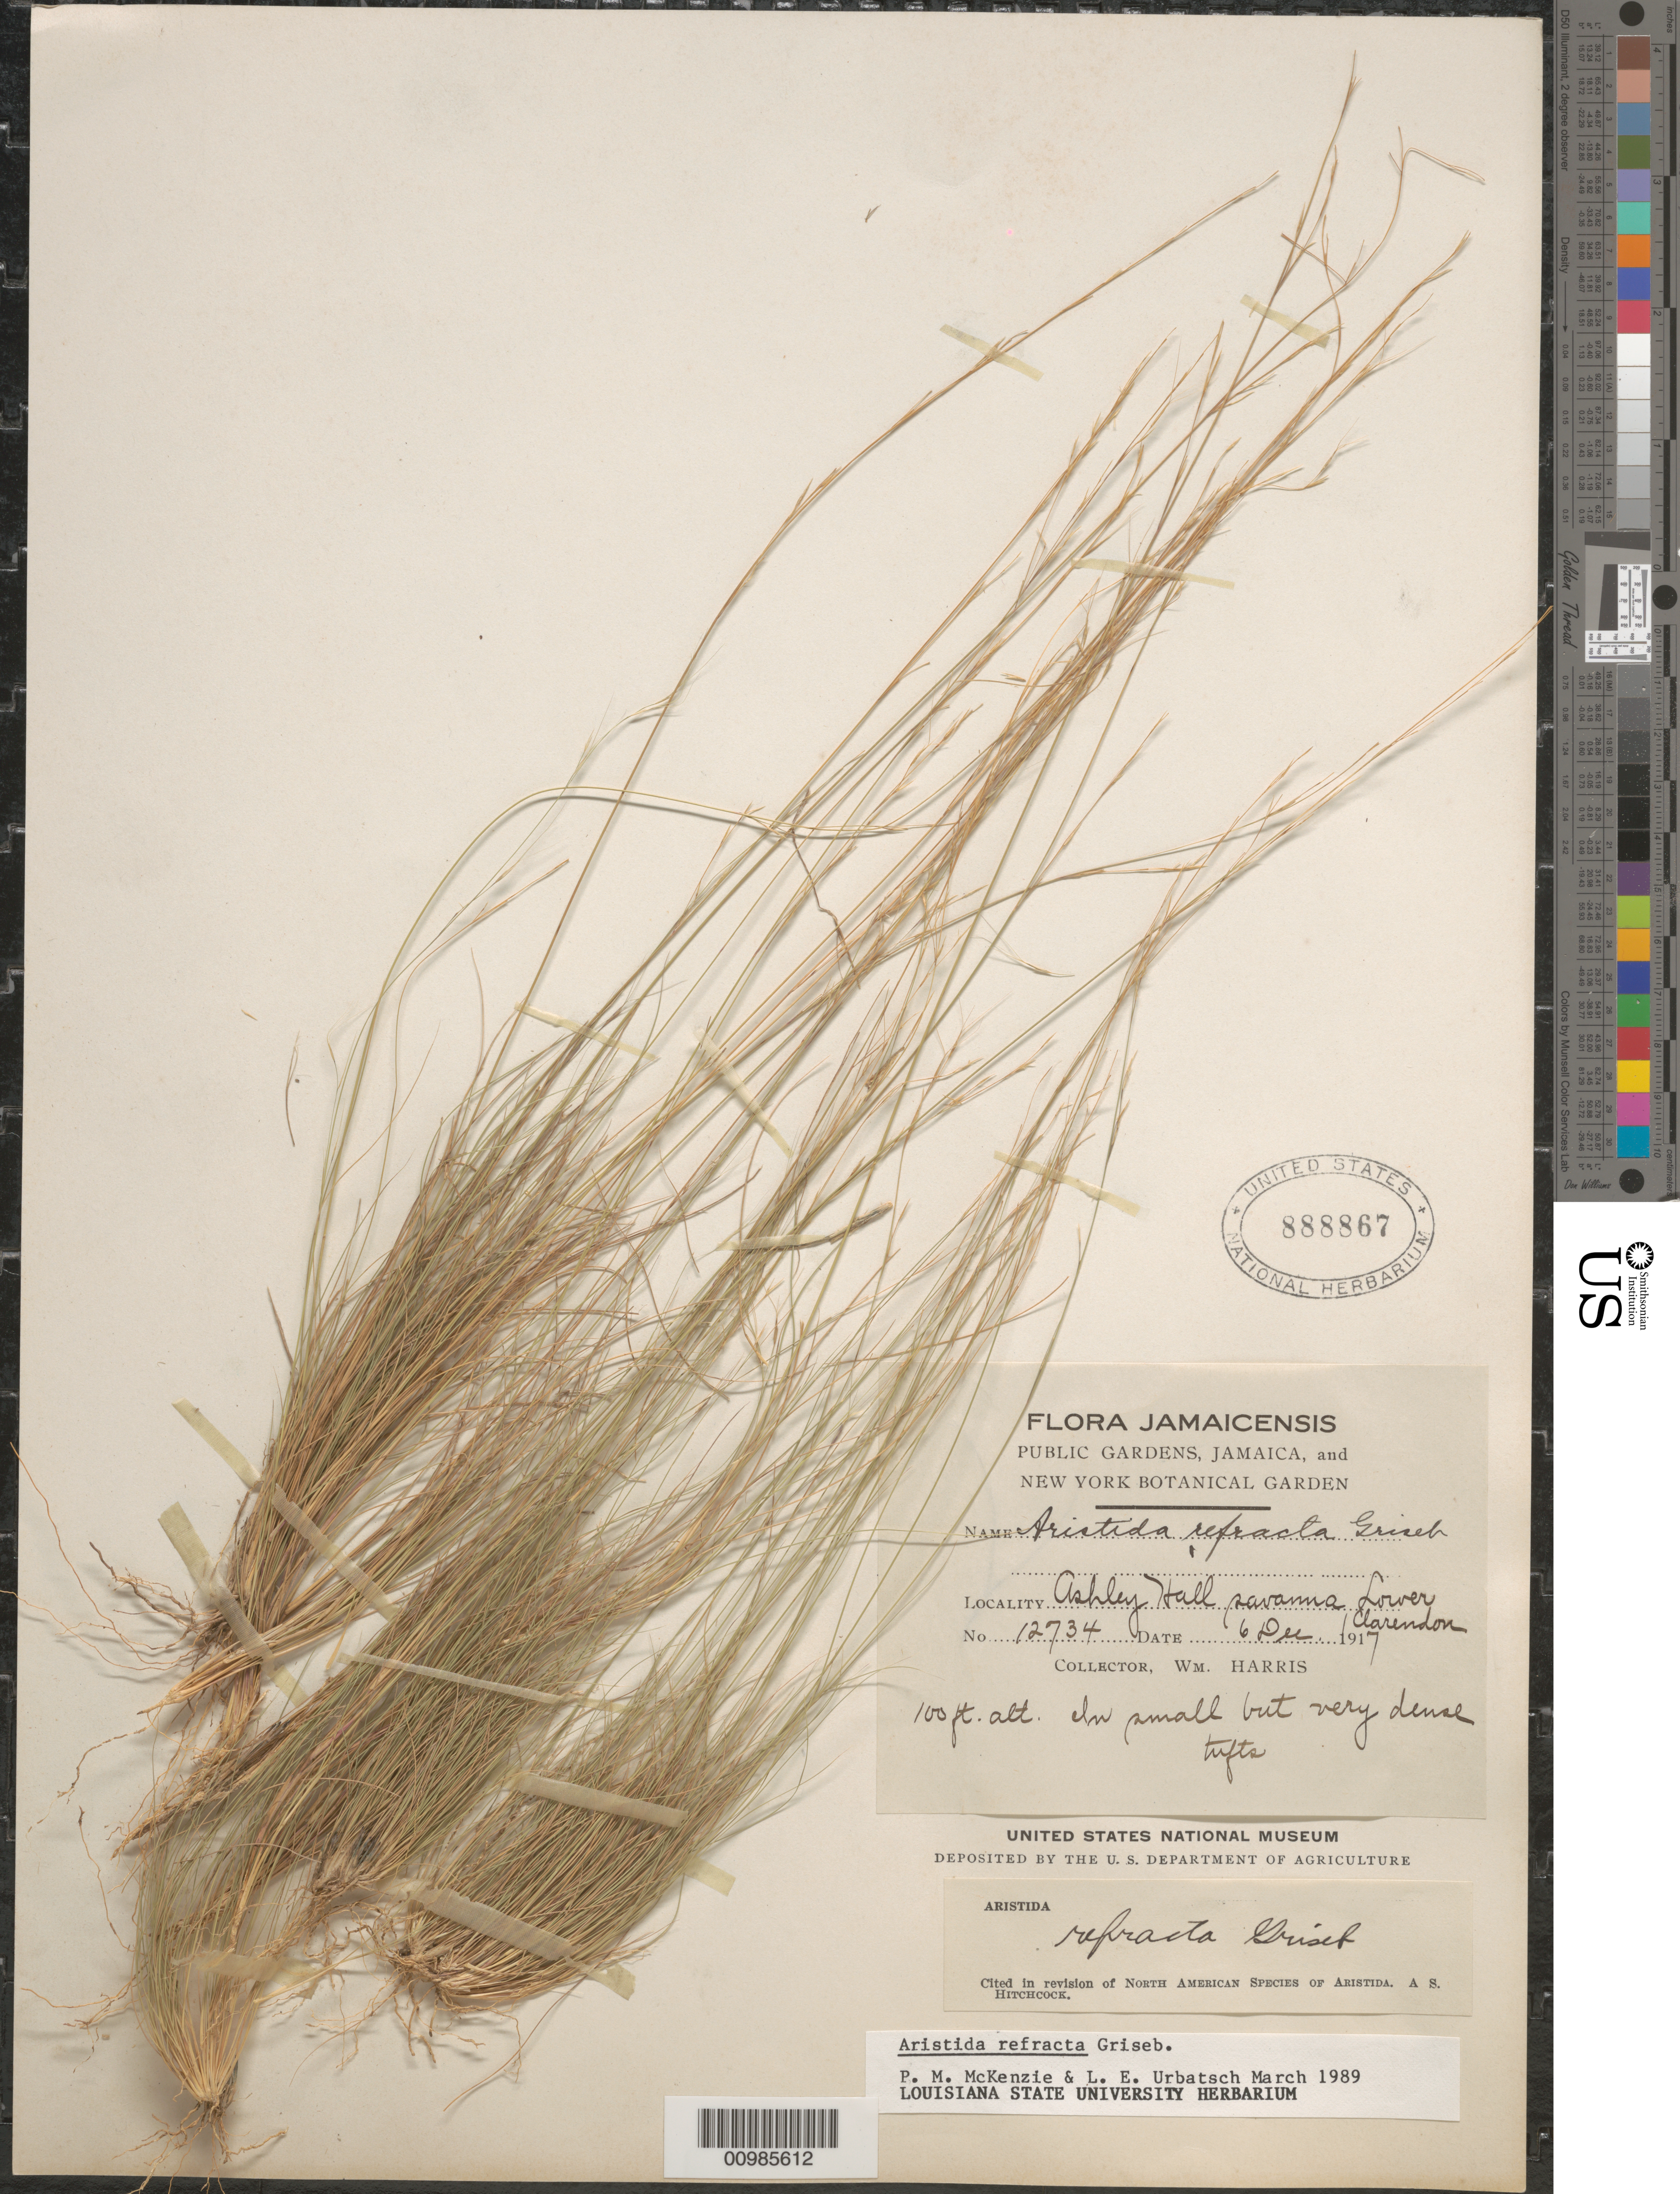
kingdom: Plantae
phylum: Tracheophyta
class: Liliopsida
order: Poales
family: Poaceae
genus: Aristida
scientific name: Aristida refracta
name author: Griseb.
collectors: W. H. Harris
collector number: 12734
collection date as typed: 06 Dec 1917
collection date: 1917-12-06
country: Jamaica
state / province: Clarendon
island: Jamaica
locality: Ashley Hall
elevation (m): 30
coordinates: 0 N, 0 E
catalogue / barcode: US 888867